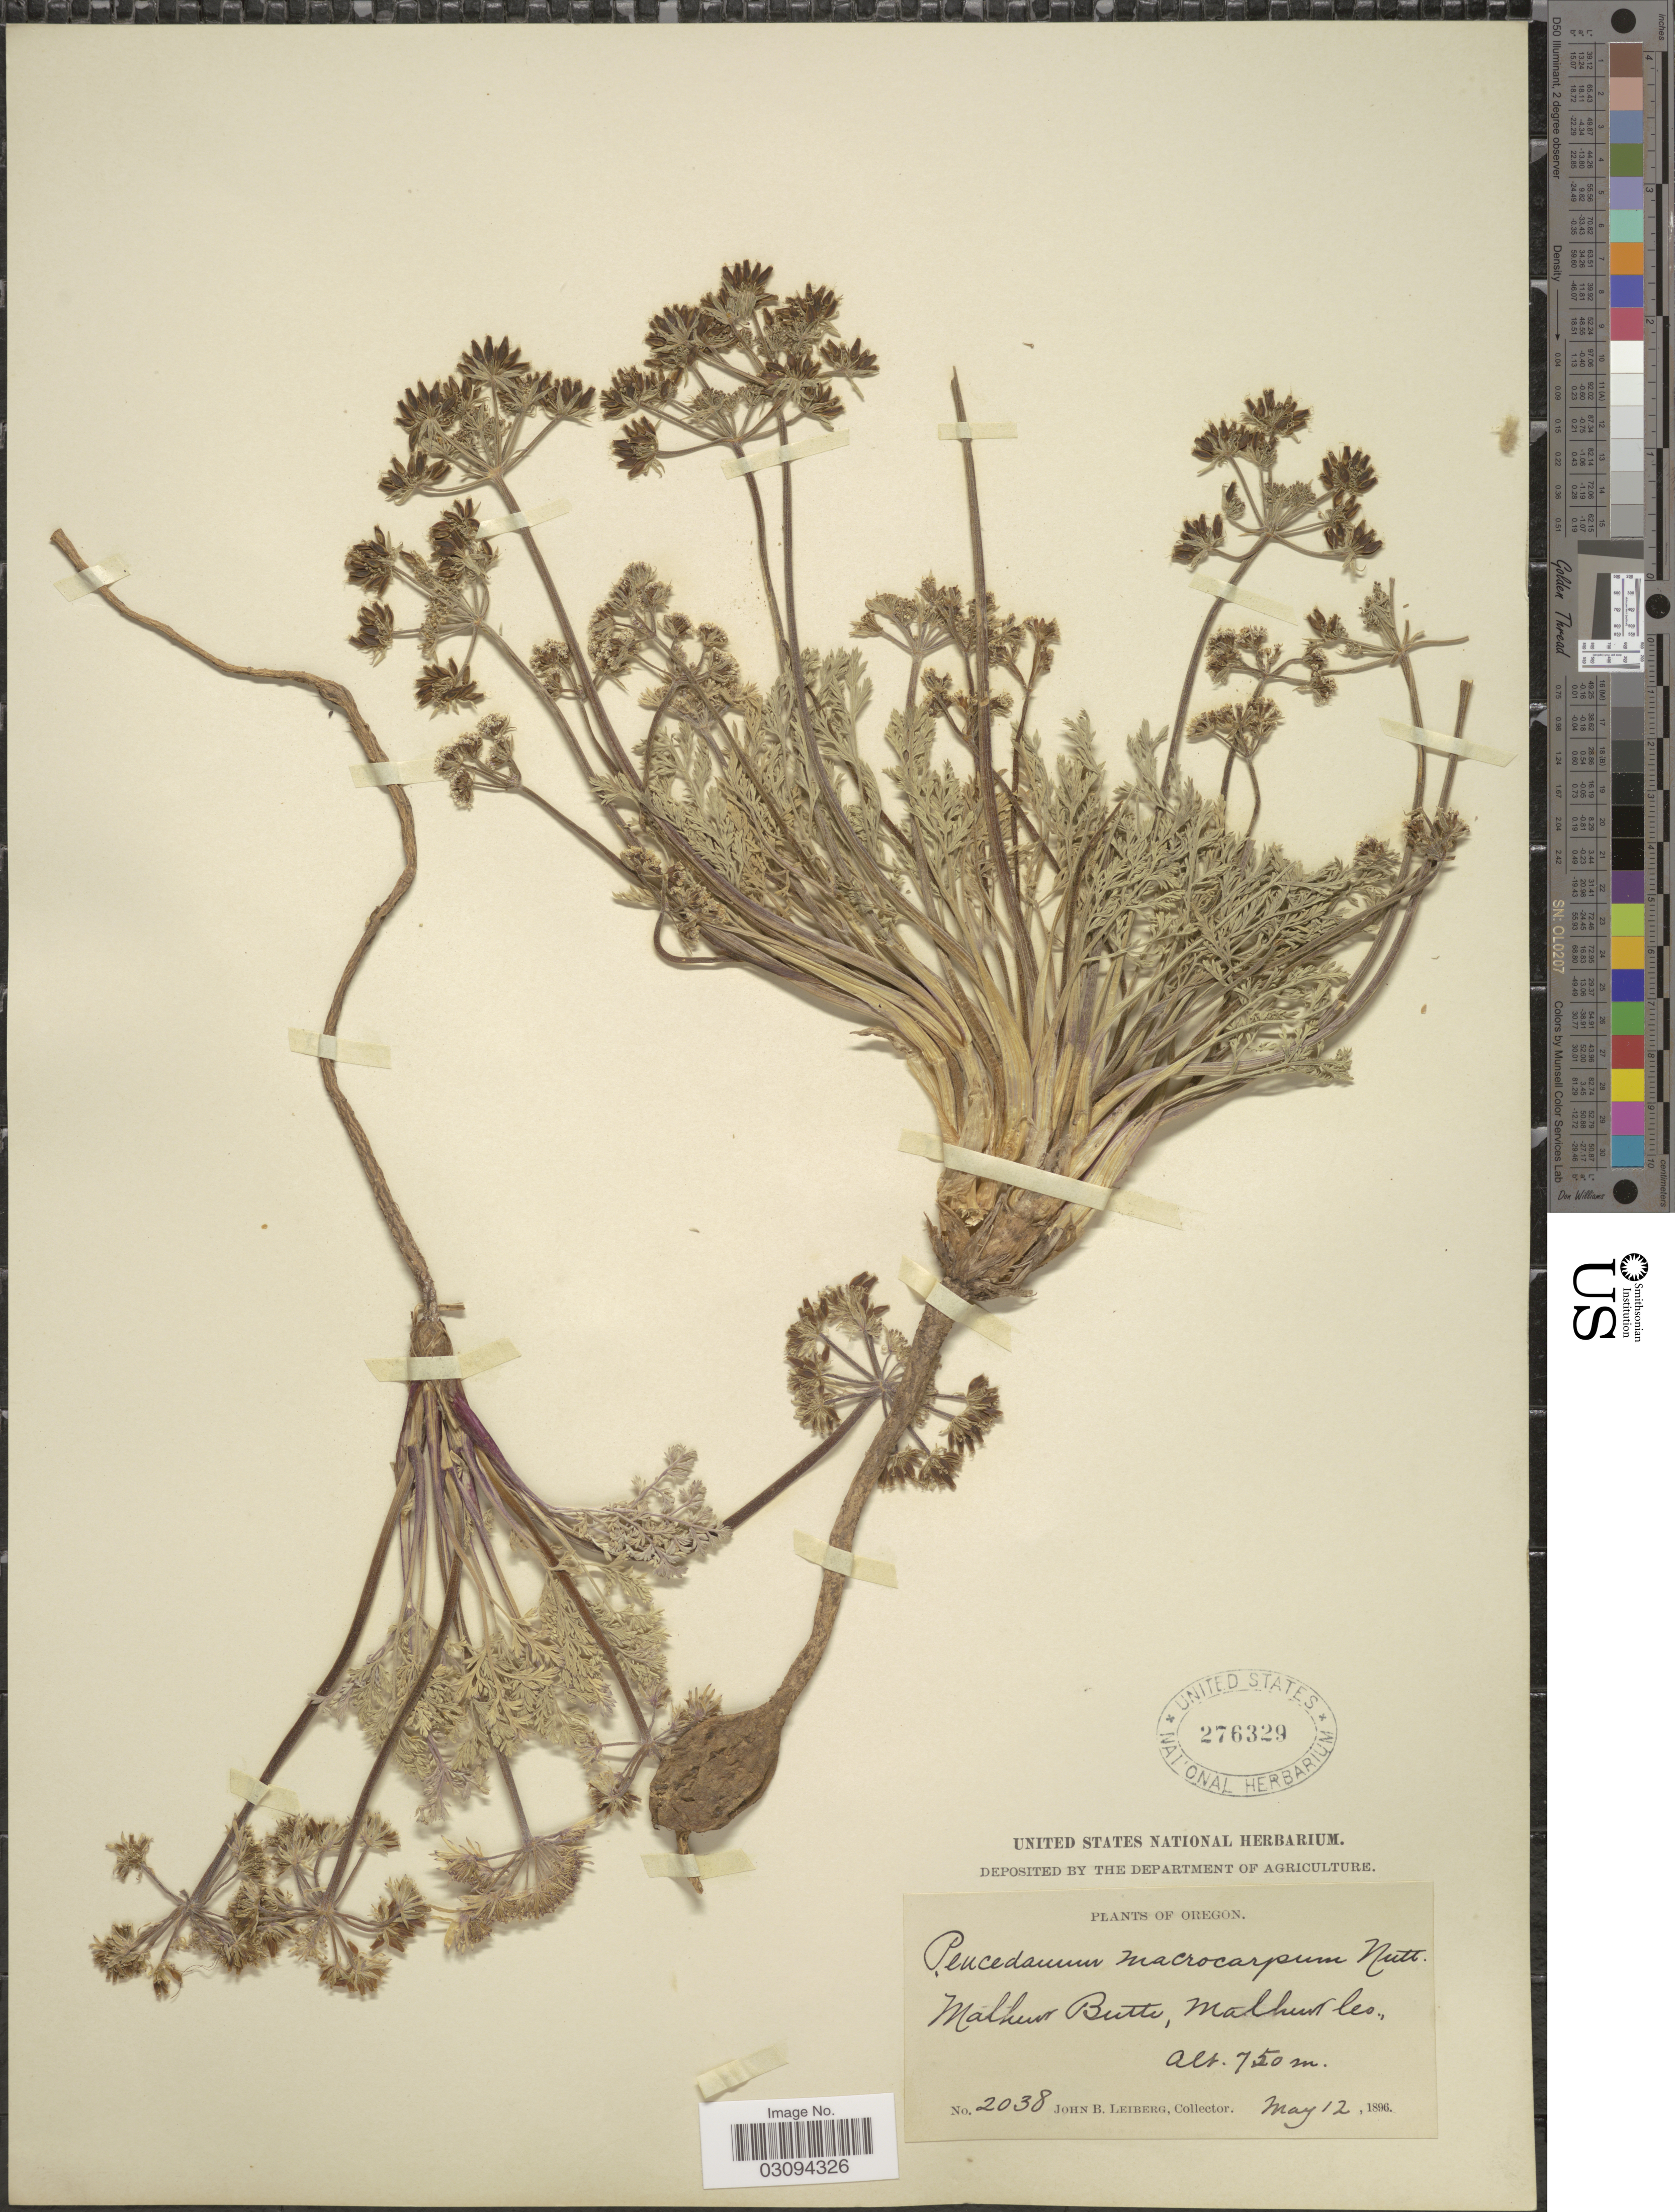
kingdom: Plantae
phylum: Tracheophyta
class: Magnoliopsida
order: Apiales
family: Apiaceae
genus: Lomatium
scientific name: Lomatium macrocarpum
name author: (Hook. et al.) J.M. Coult. & Rose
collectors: J. B. Leiberg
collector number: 2038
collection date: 1896-05-12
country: United States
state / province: Oregon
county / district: Malheur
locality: Malheur Butte, Malheur Co.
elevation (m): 750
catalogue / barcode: US 276329